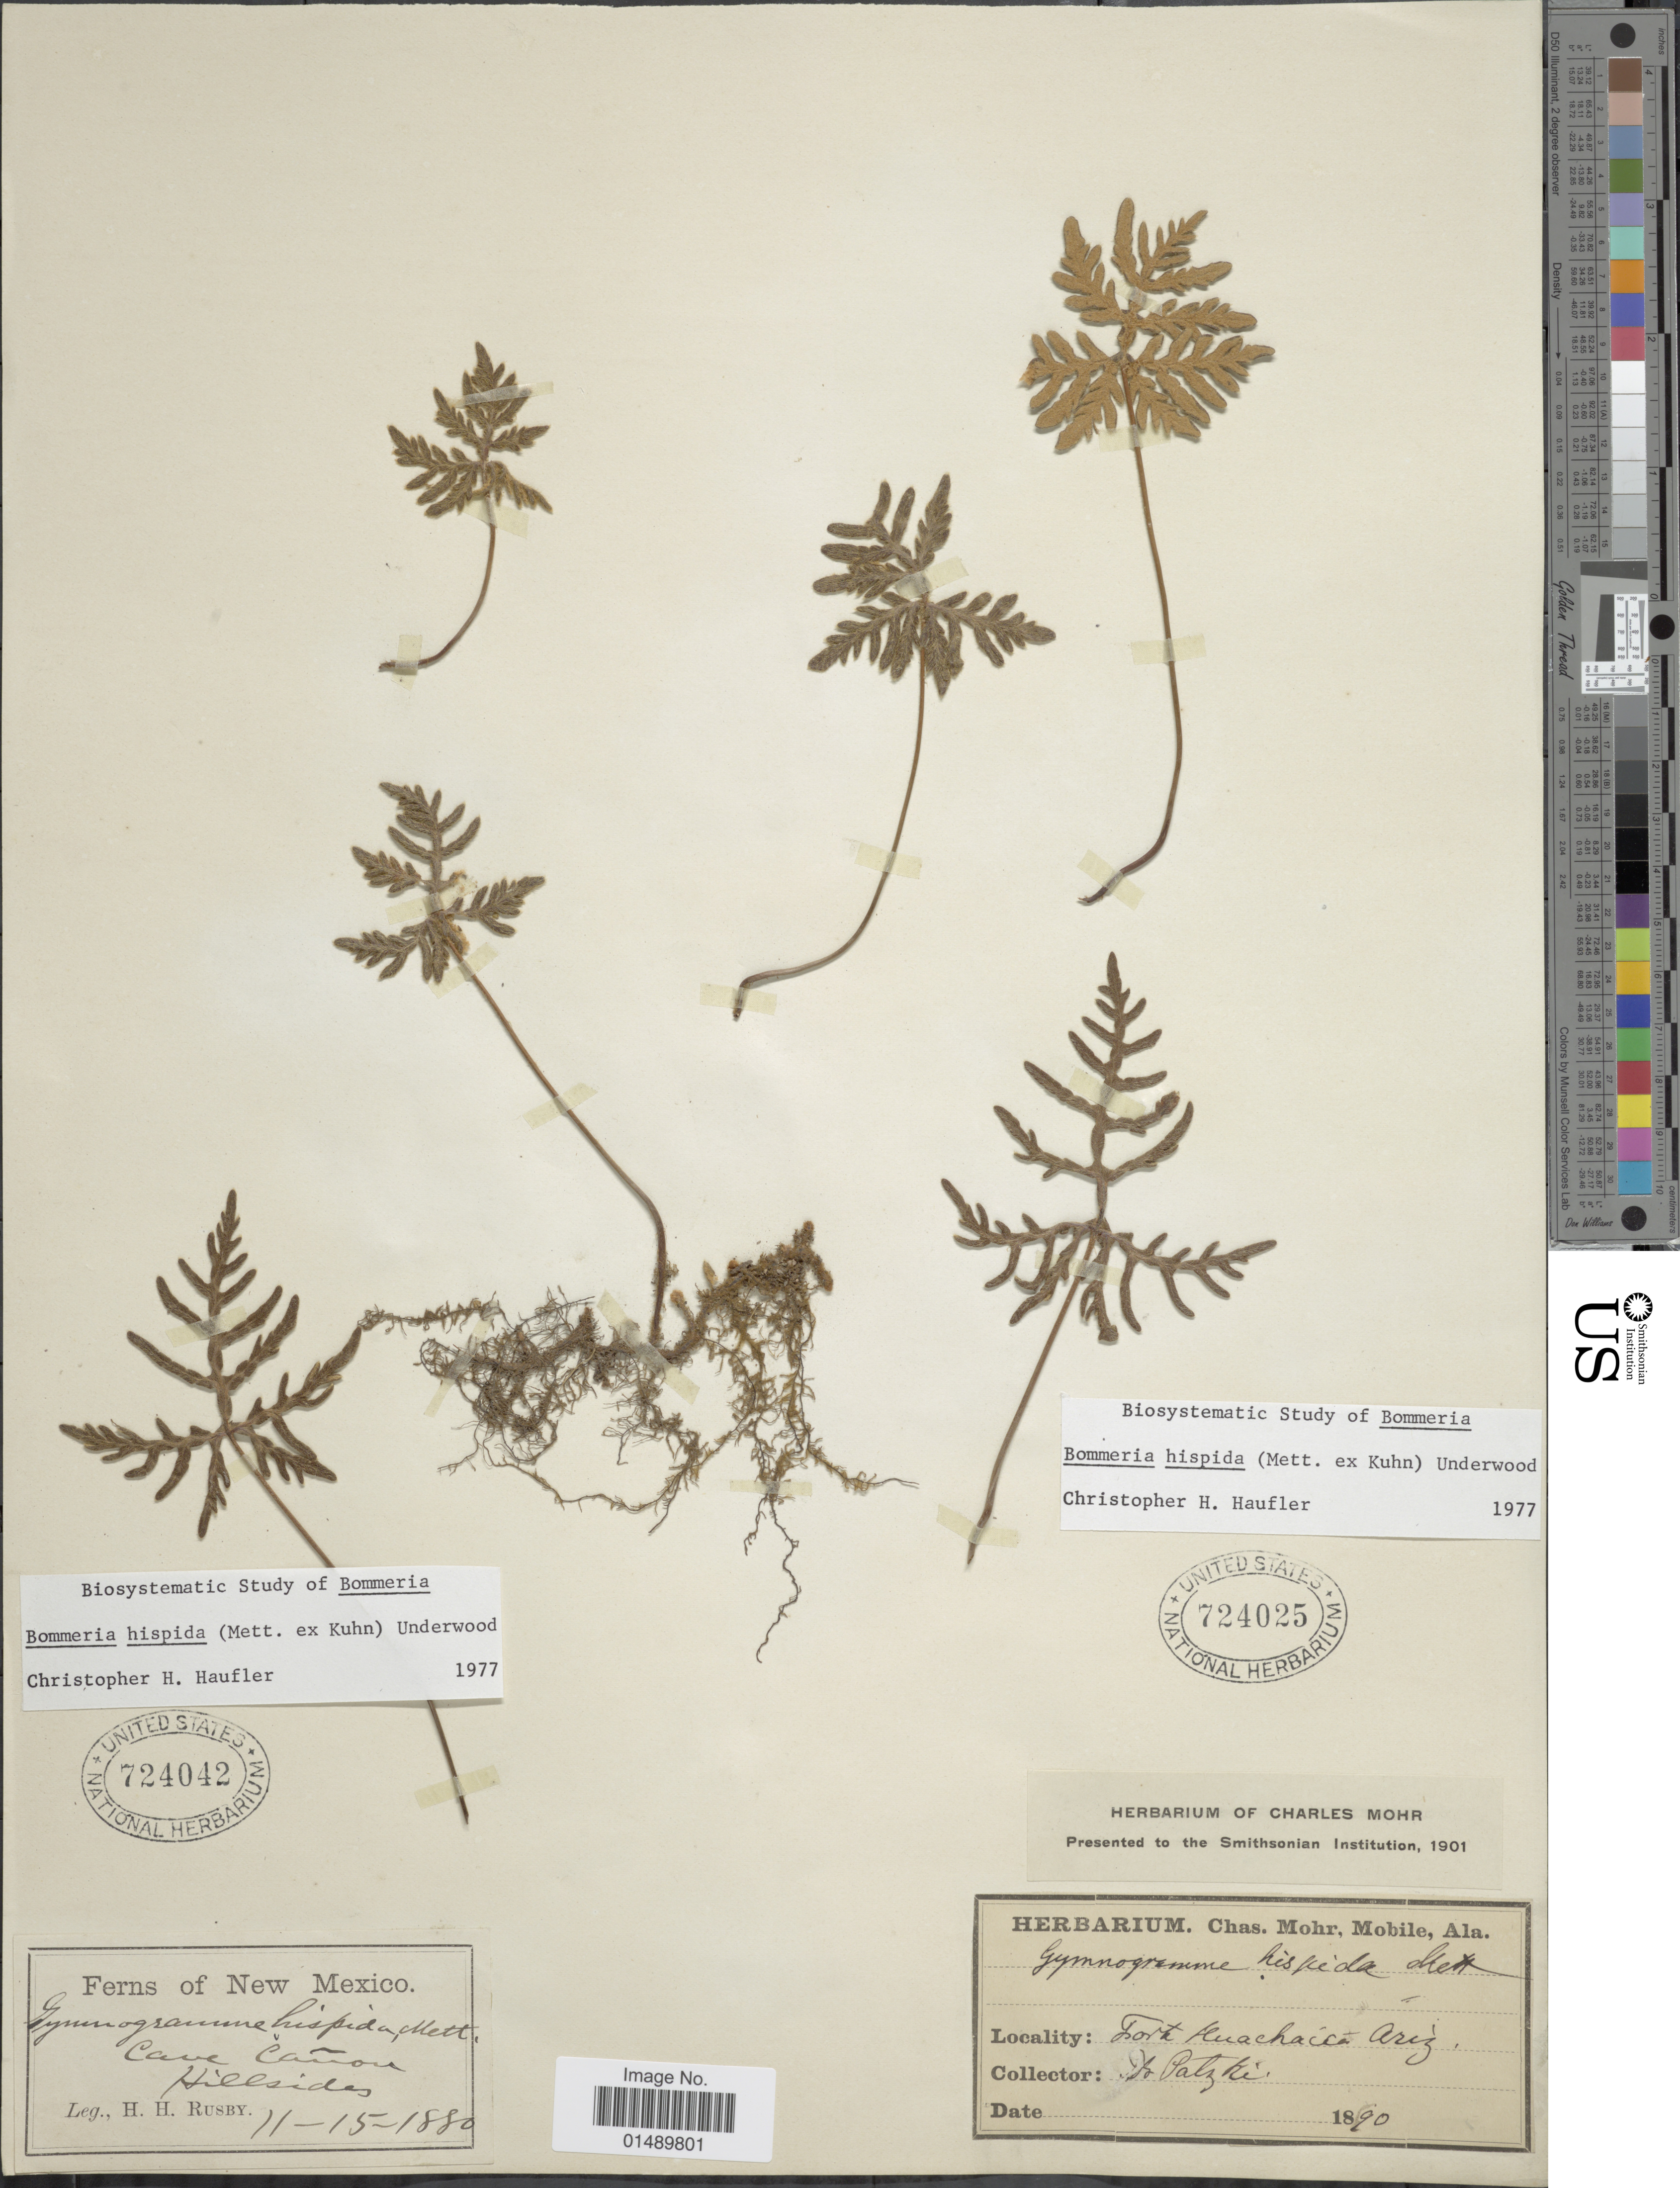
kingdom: Plantae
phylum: Tracheophyta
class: Polypodiopsida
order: Polypodiales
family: Pteridaceae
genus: Bommeria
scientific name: Bommeria hispida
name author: (Mett. ex Kuhn) Underw.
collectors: Patzki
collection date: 1890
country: United States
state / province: Arizona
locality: Arizona, Fort Huachuca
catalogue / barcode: US 724025-2